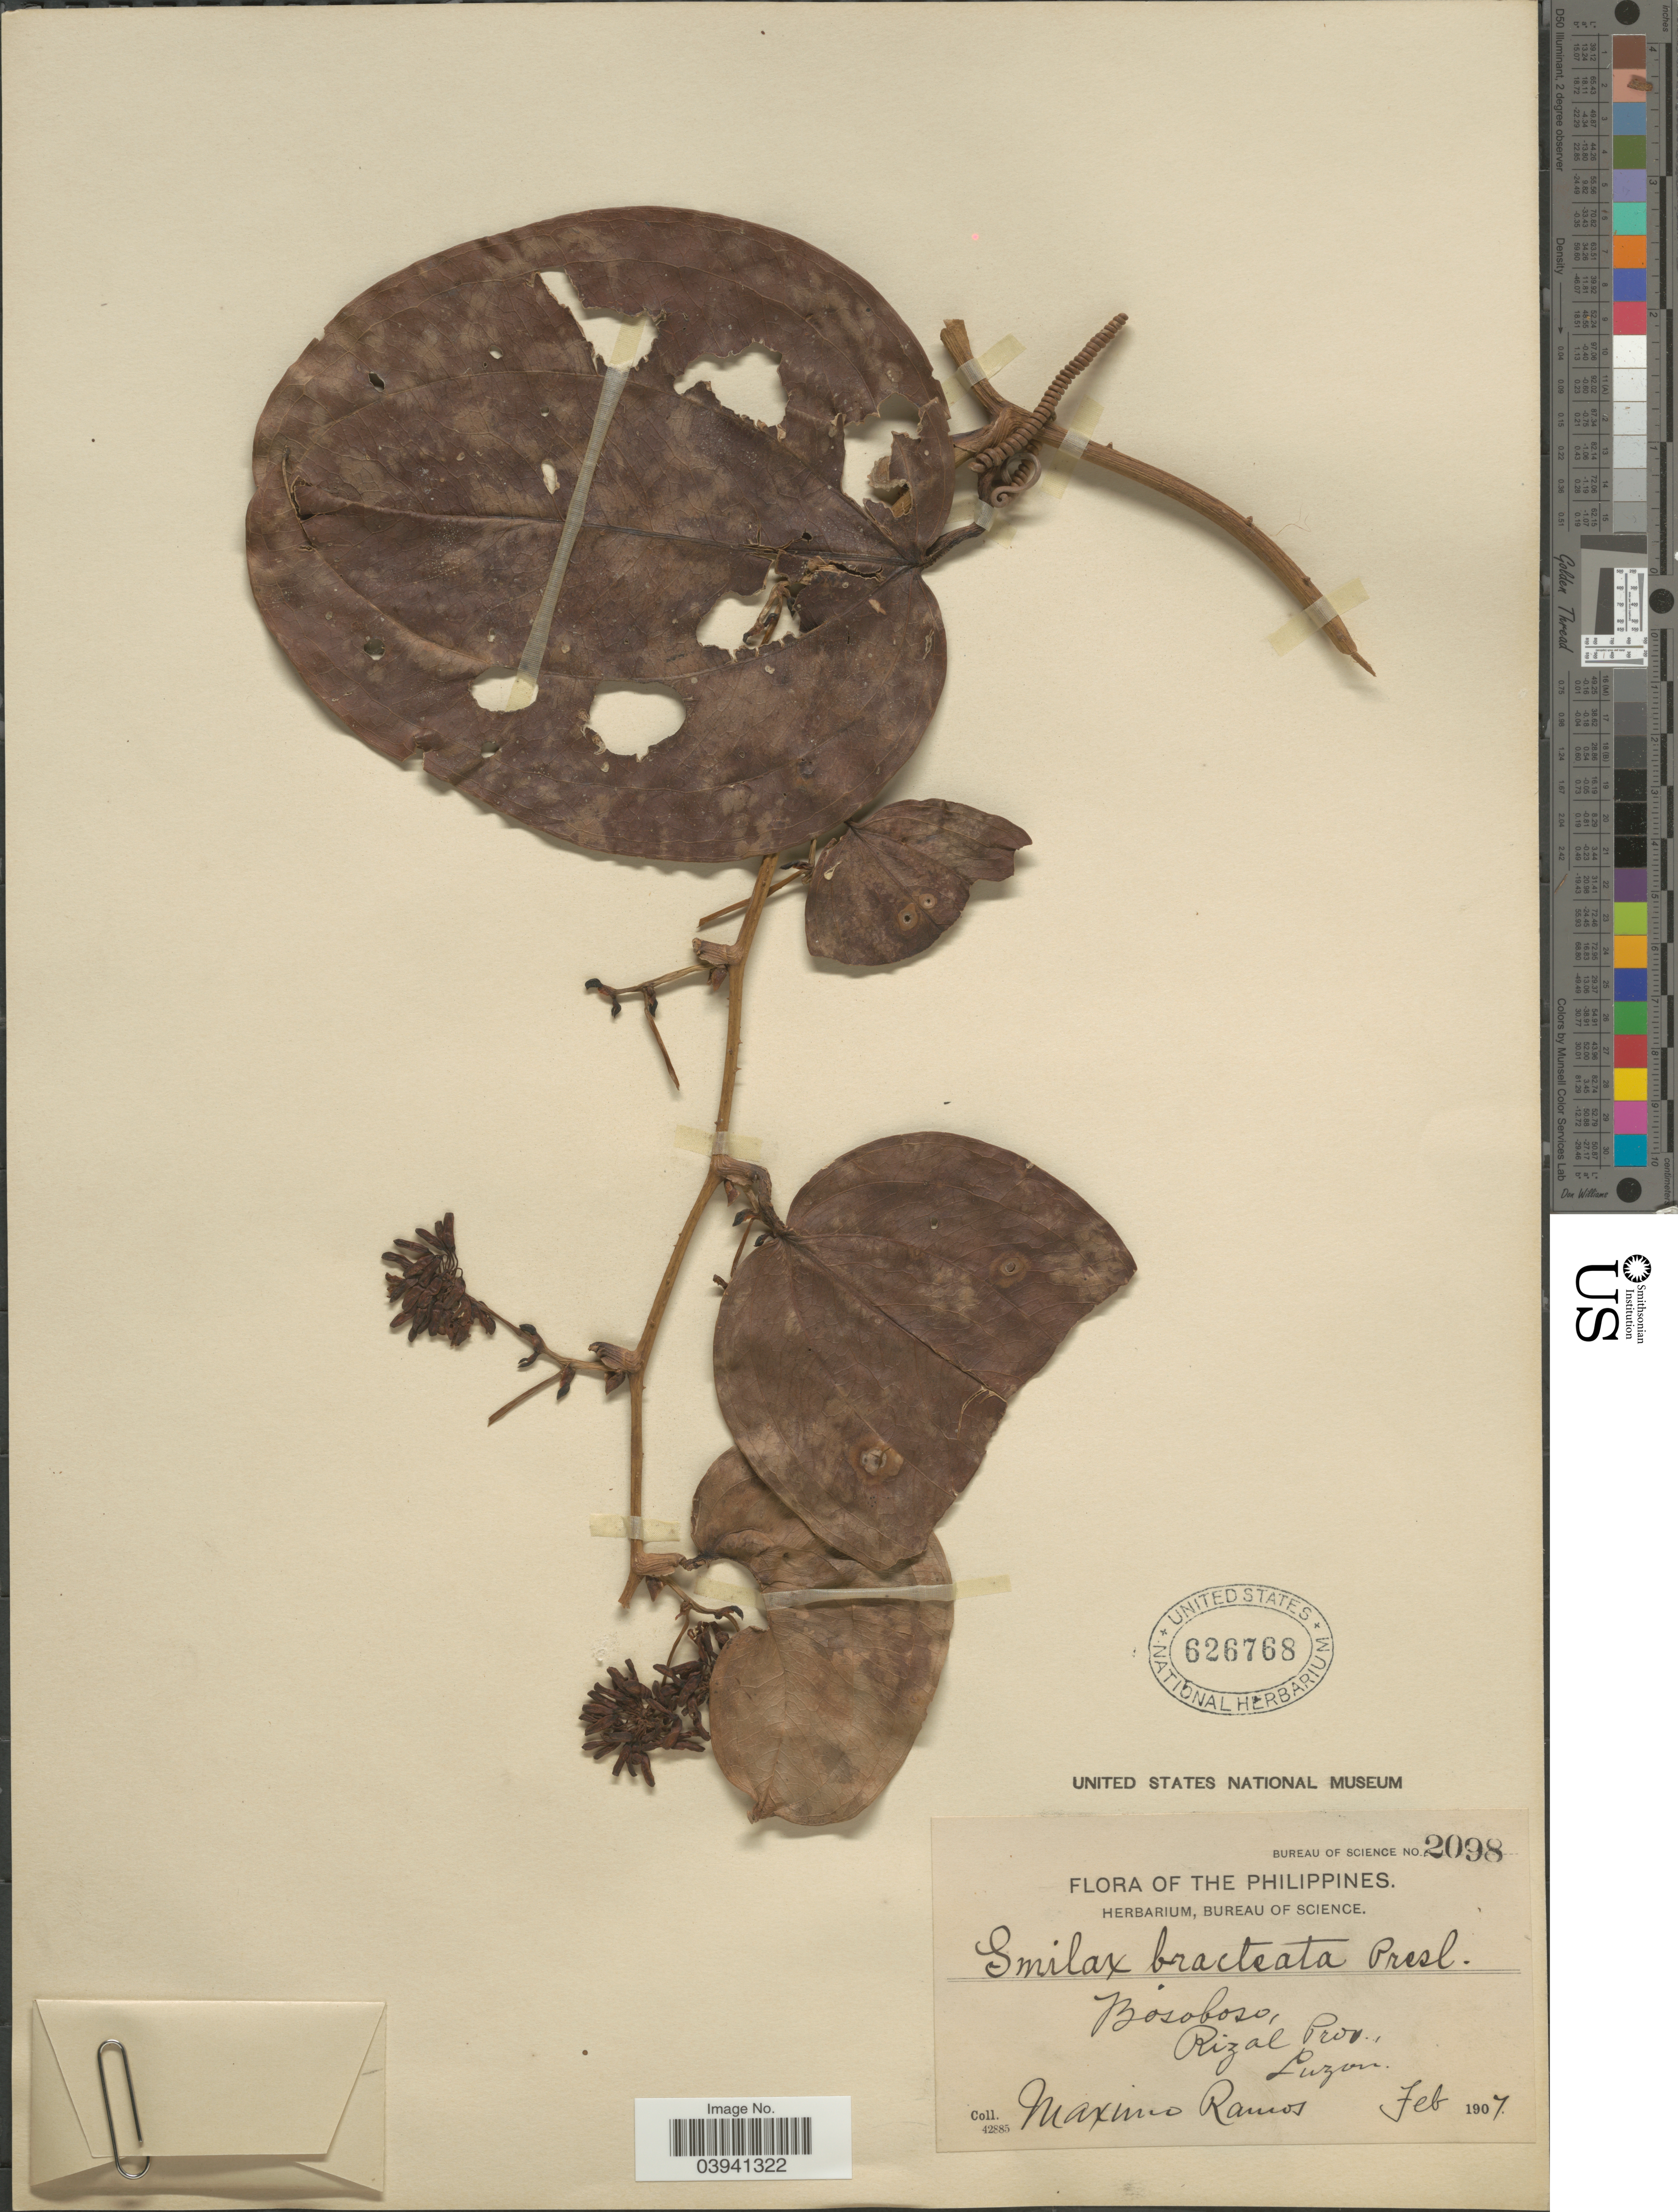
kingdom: Plantae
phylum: Tracheophyta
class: Liliopsida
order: Liliales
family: Smilacaceae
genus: Smilax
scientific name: Smilax bracteata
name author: C. Presl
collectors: M. Ramos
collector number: Bureau of Science 2098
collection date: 1907-02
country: Philippines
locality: Bosoboso, Rizal Prov., Luzon.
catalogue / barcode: US 626768